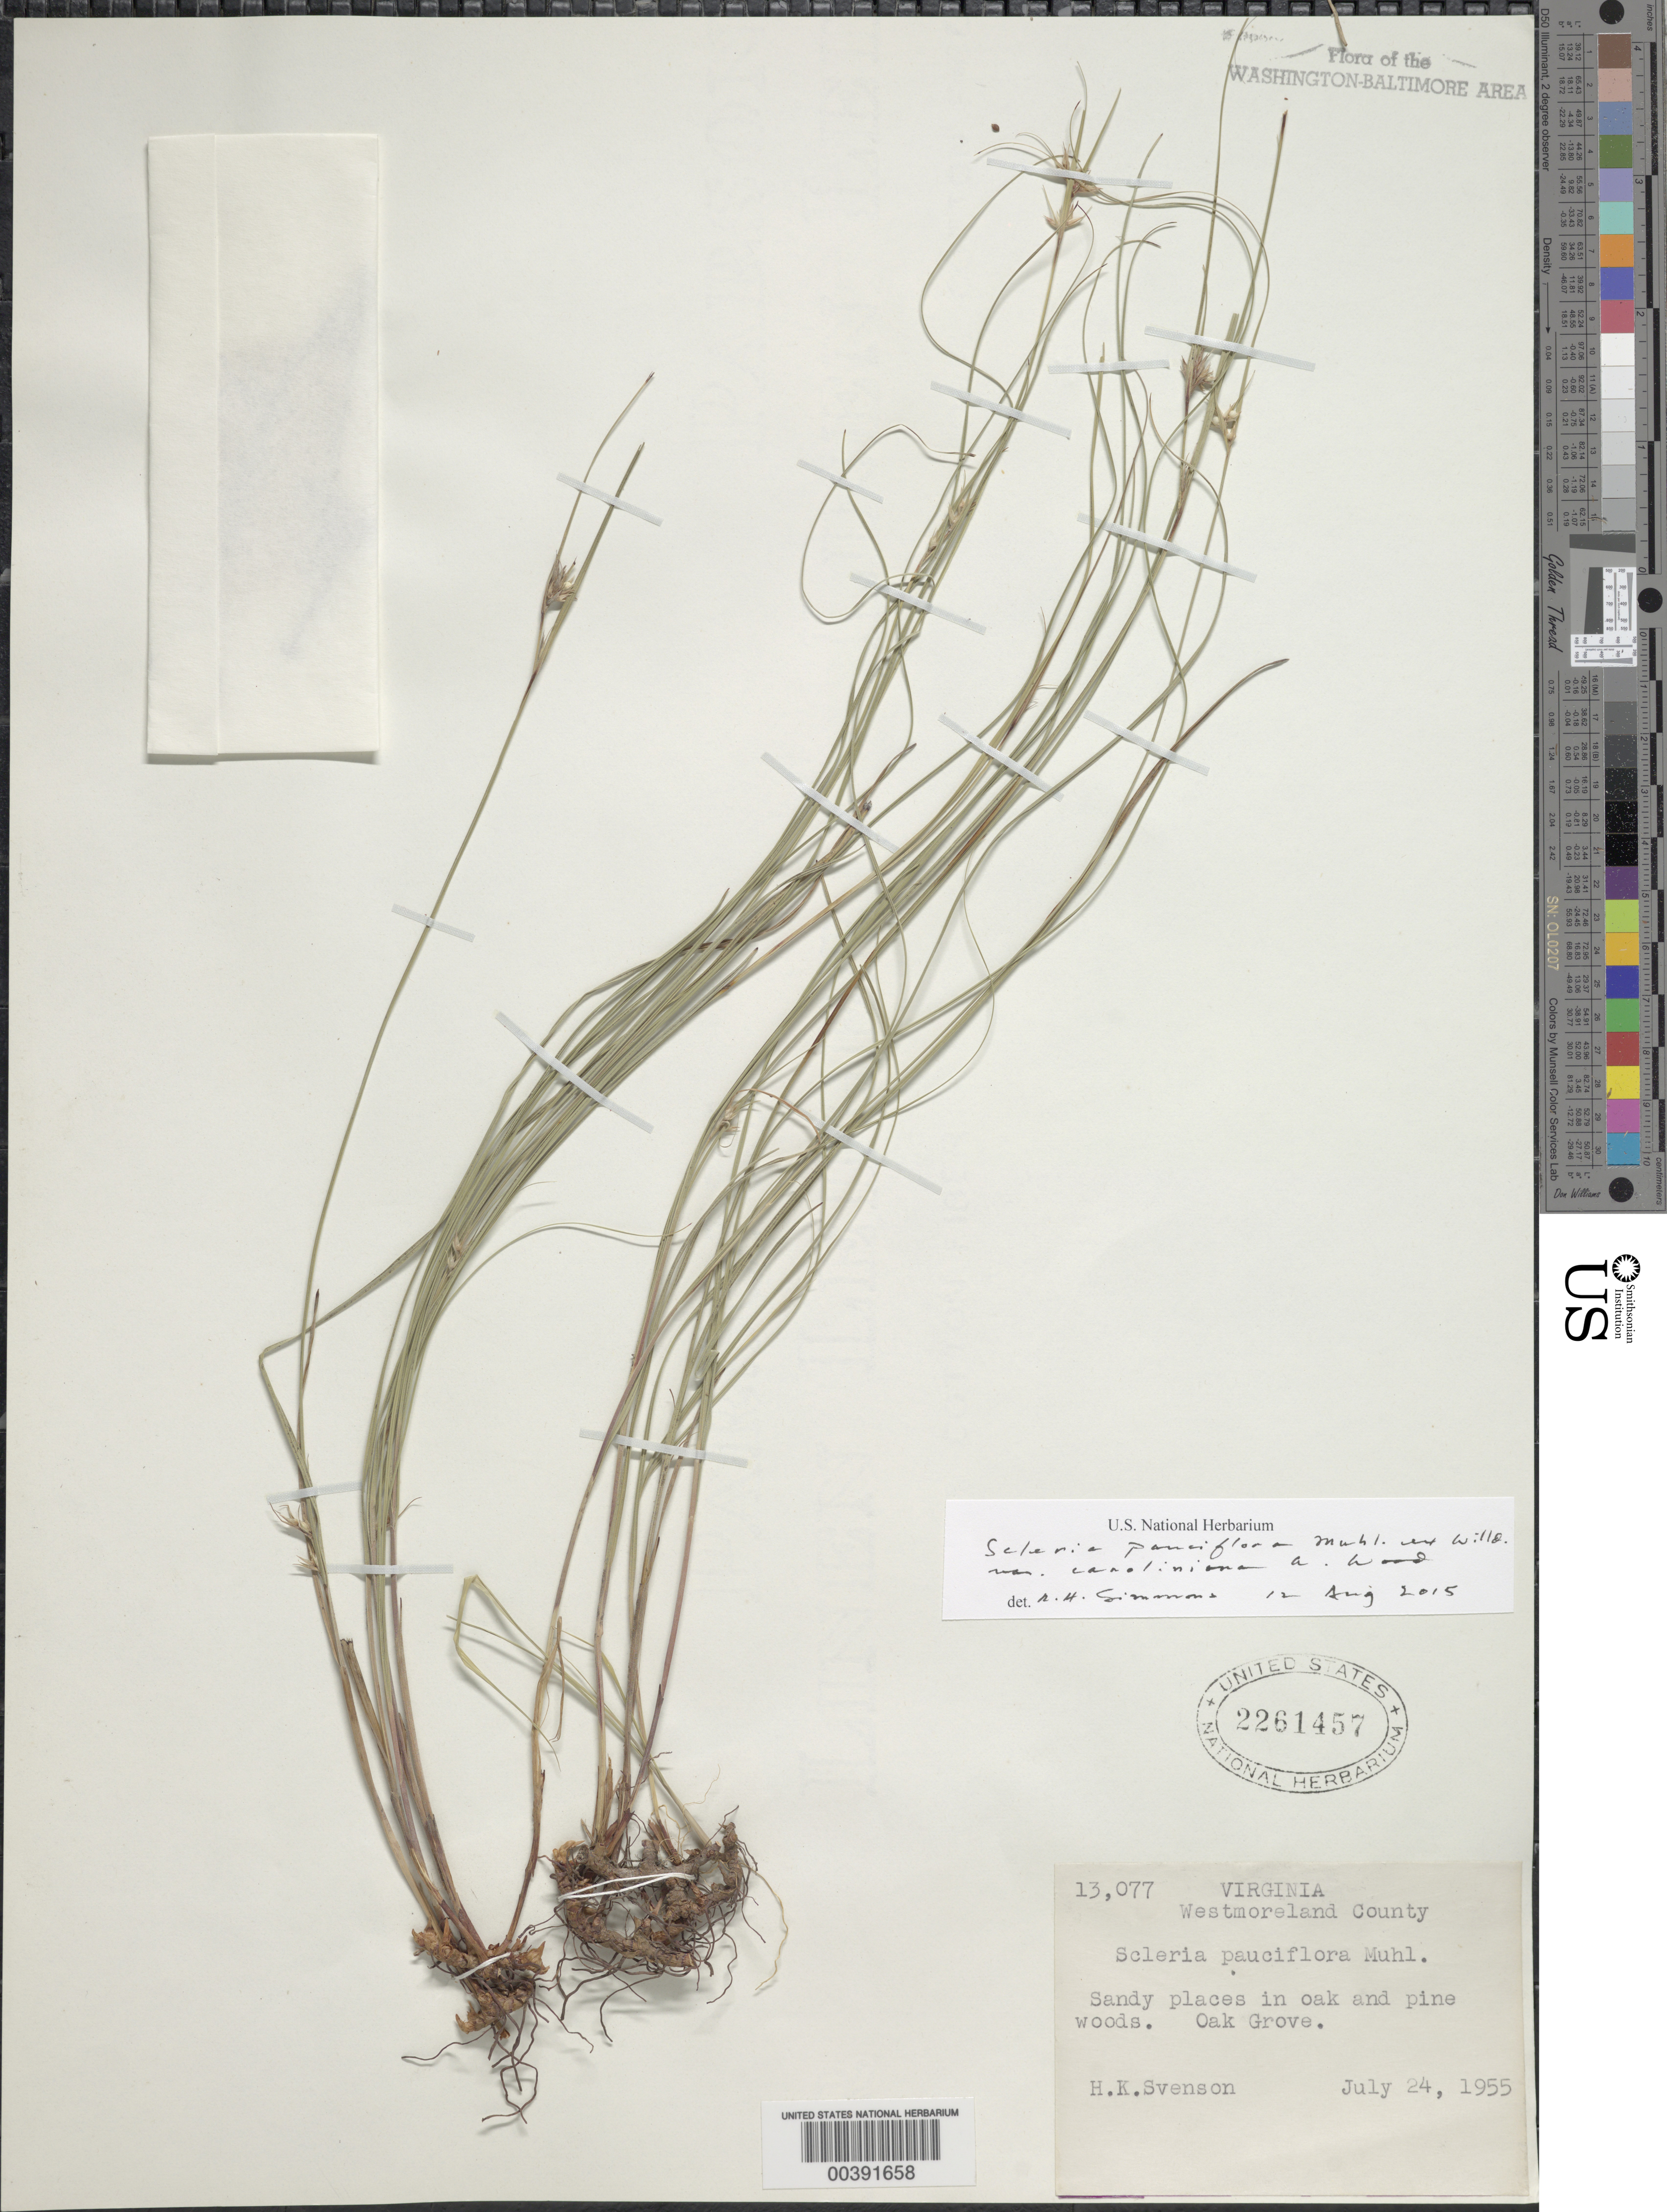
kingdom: Plantae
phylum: Tracheophyta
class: Liliopsida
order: Poales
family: Cyperaceae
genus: Scleria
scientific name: Scleria pauciflora var. caroliniana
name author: (Willd.) Alph. Wood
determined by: Simmons, R. H., (UNITED STATES)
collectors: H. Svenson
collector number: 13077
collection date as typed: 24 Jul 1955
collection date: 1955-07-24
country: United States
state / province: Virginia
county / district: Westmoreland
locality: Oak Grove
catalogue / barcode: US 2261457